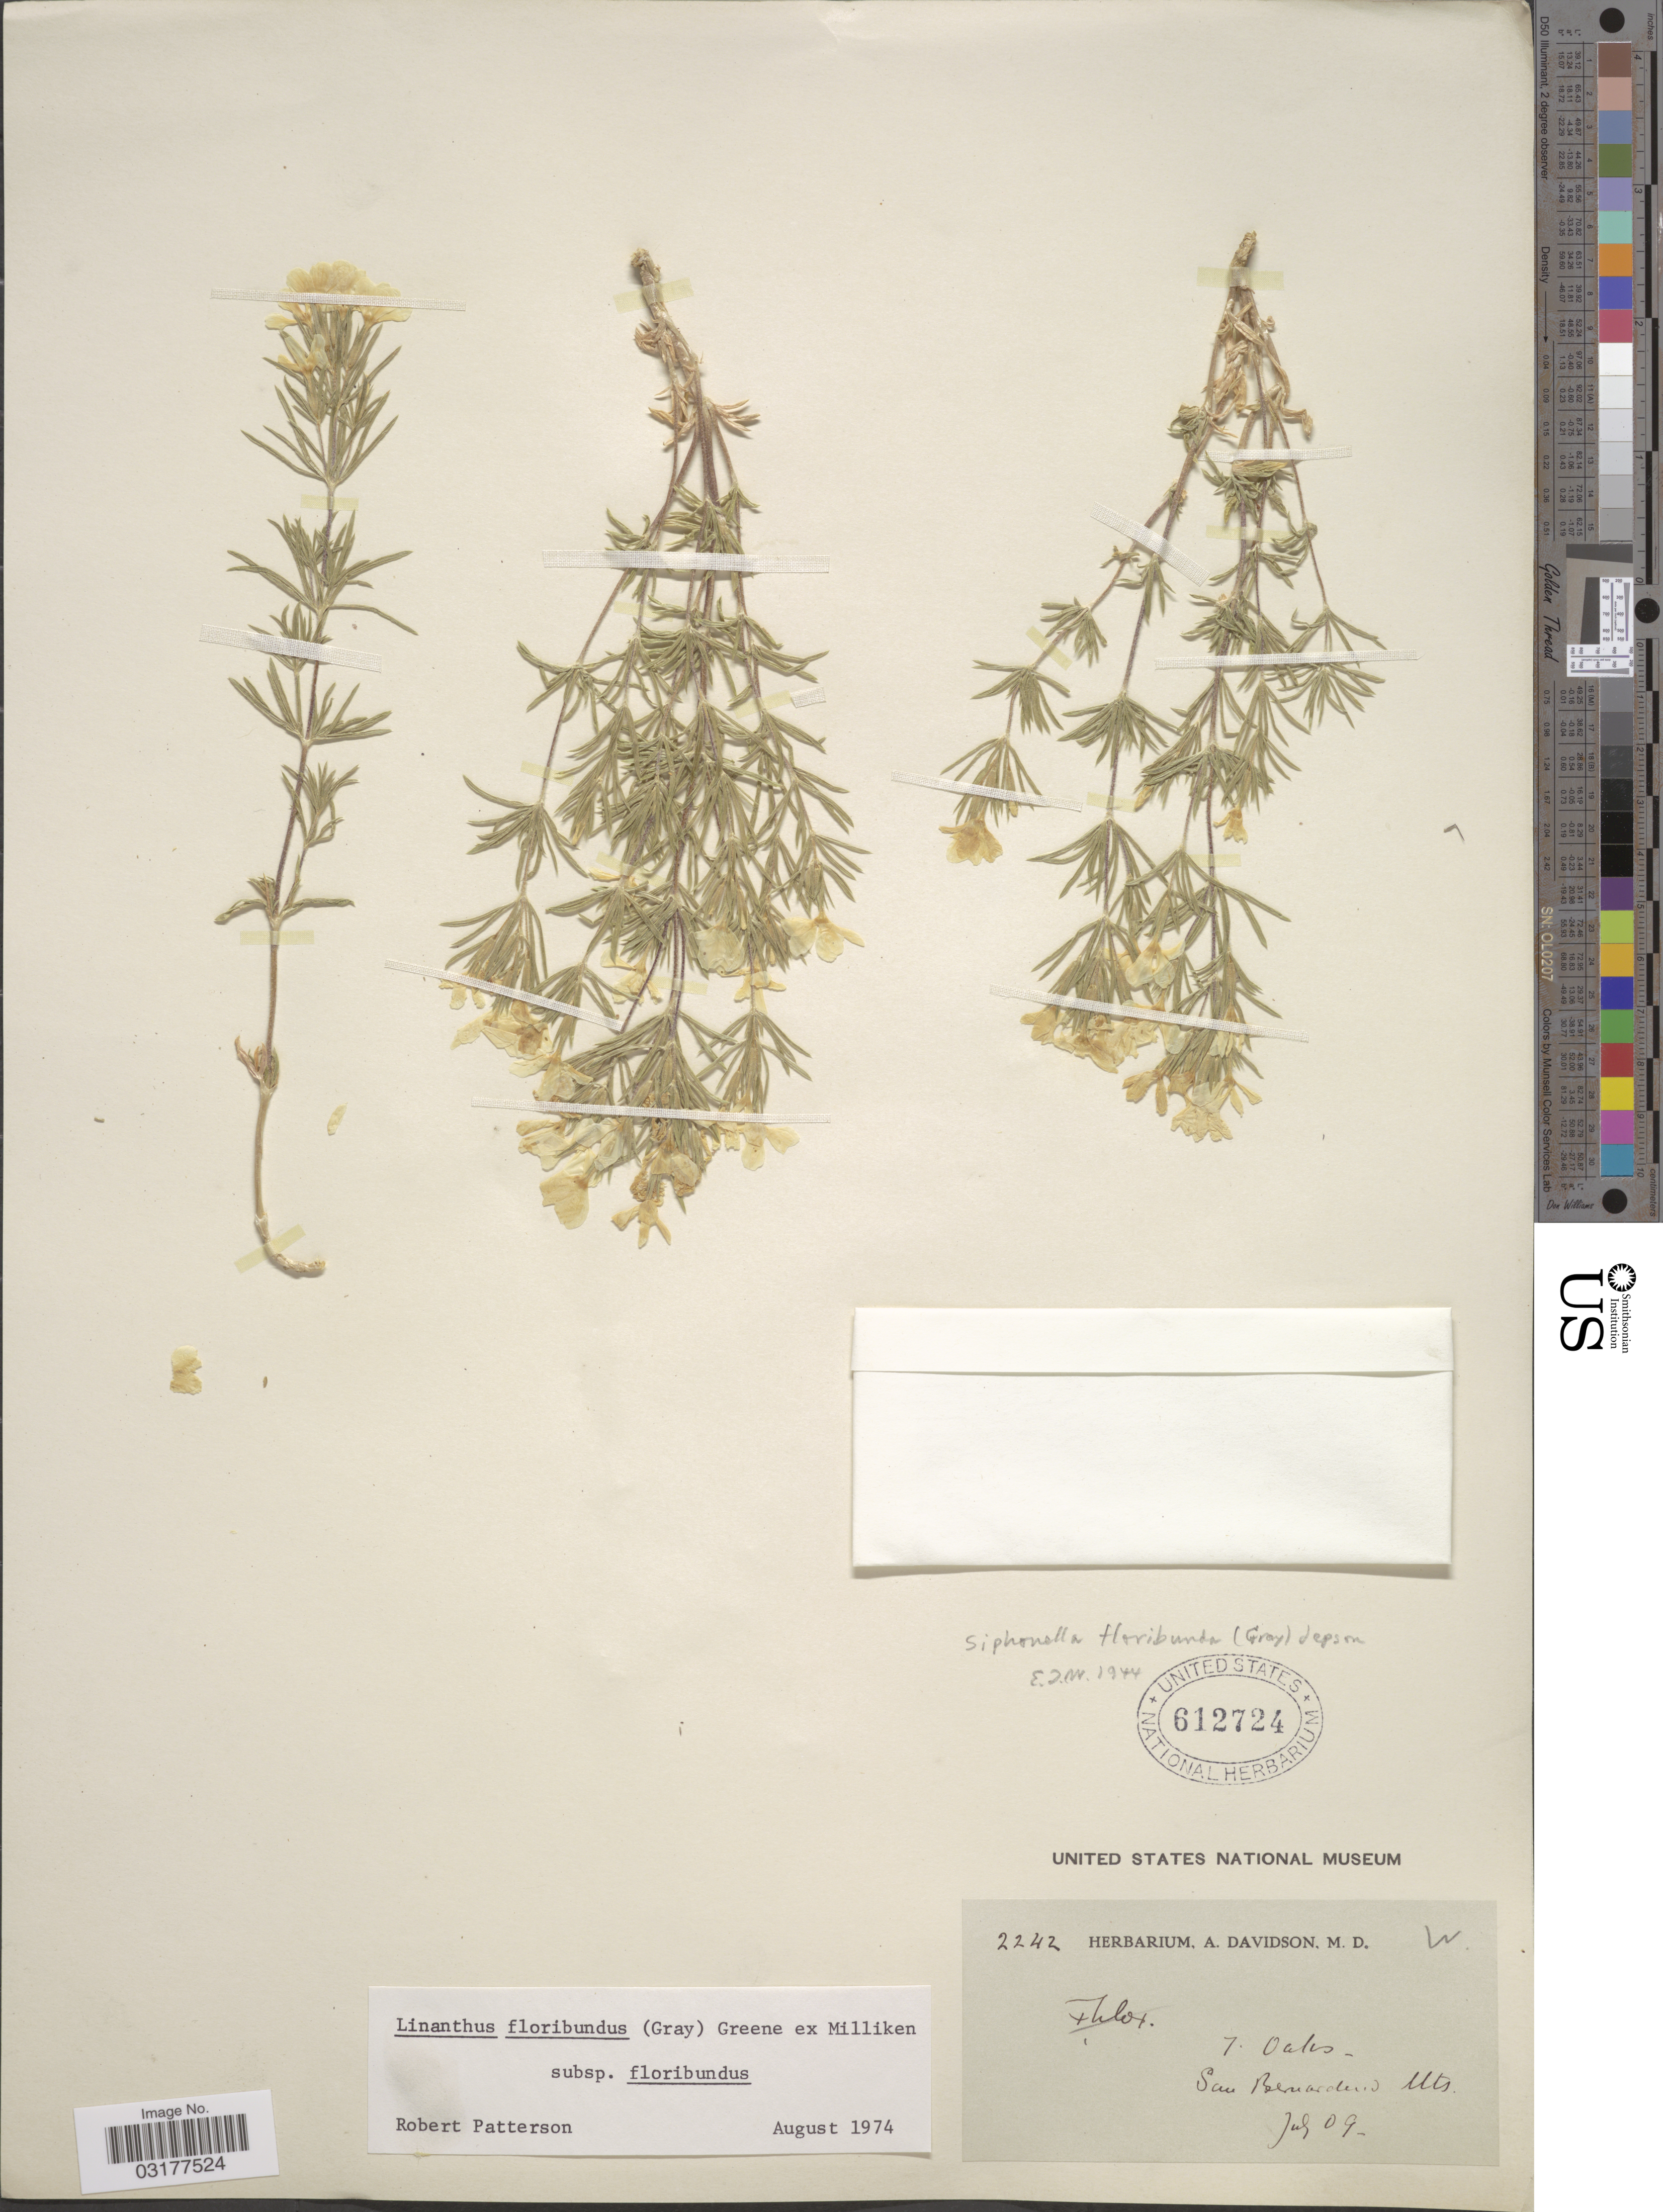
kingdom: Plantae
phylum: Tracheophyta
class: Magnoliopsida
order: Ericales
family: Polemoniaceae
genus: Leptosiphon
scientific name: Leptosiphon floribundus subsp. floribundus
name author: (A. Gray) J.M. Porter & L.A. Johnson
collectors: ex herb. A. Davidson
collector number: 2242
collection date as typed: Transcribed d/m/y: /7/9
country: United States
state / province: California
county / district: San Bernardino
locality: San Bernardino Mts.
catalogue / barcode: US 612724